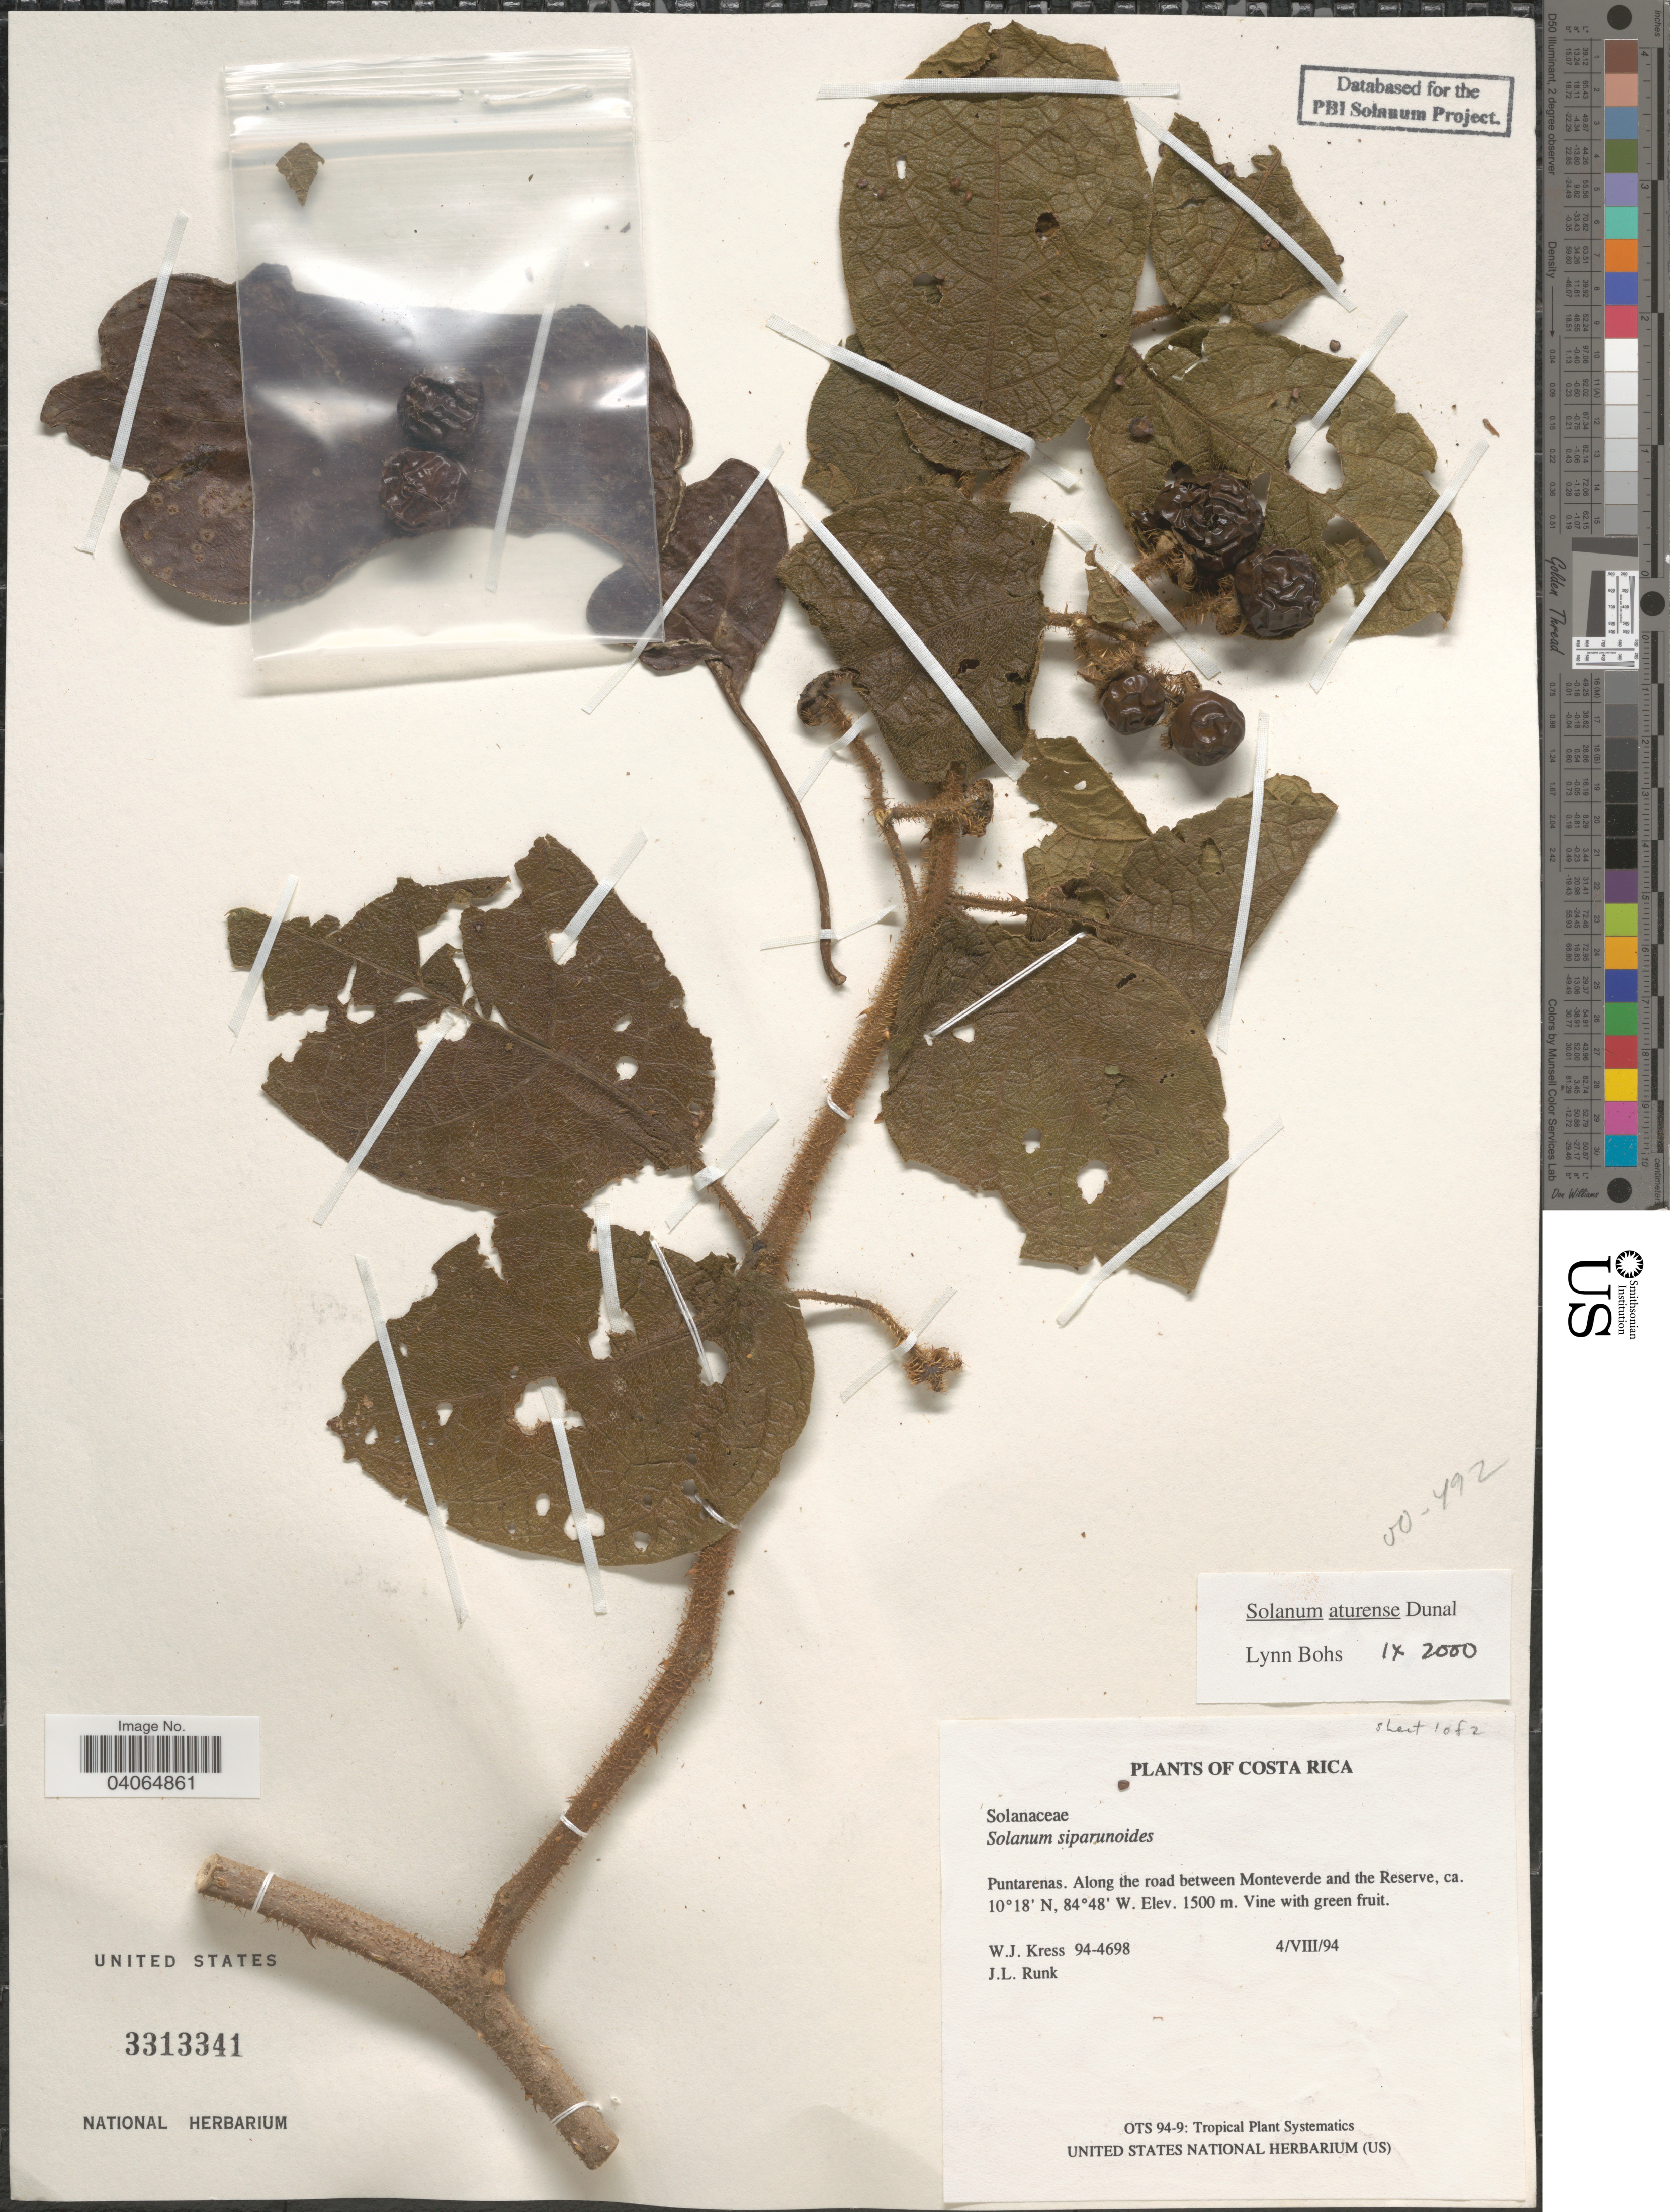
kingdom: Plantae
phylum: Tracheophyta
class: Magnoliopsida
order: Solanales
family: Solanaceae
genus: Solanum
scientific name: Solanum aturense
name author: Humb. & Bonpl. ex Dunal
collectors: W. J. Kress & Runk, J. L.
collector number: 94-4698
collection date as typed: Transcribed d/m/y: 4/8/94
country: Costa Rica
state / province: Puntarenas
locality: Along the road between Monteverde and the Reserve.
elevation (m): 1500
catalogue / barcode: US 3313341